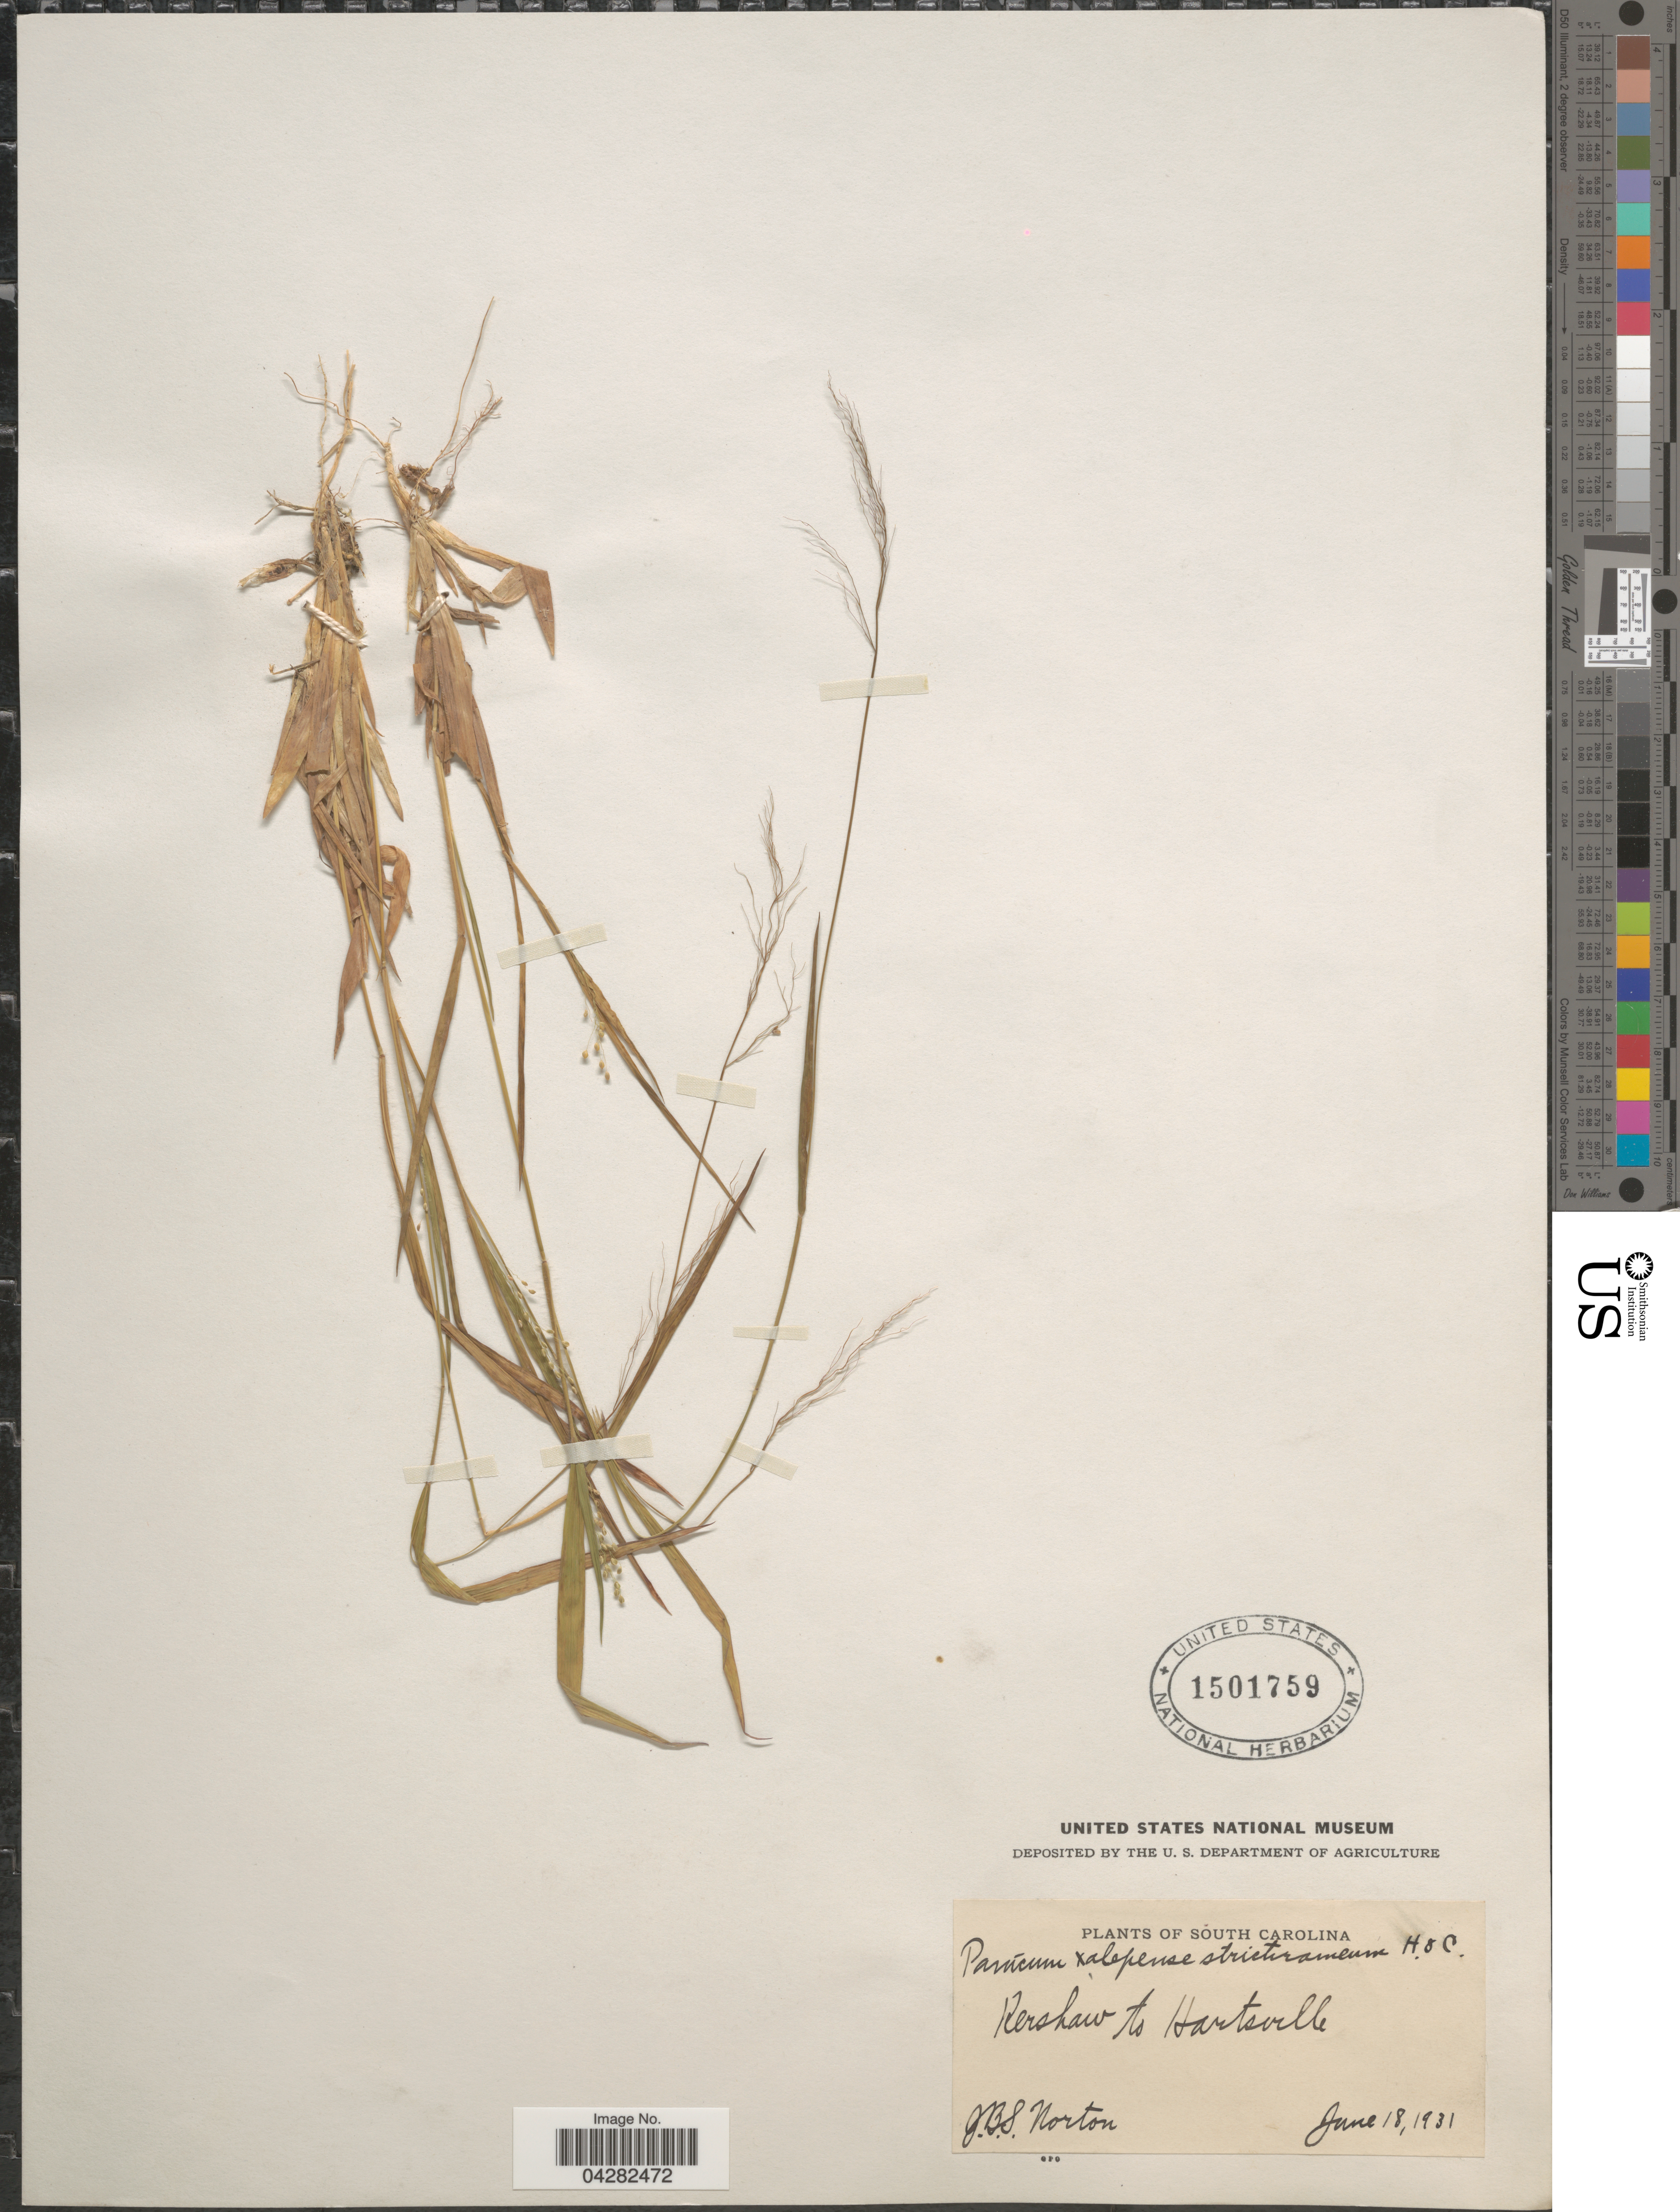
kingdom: Plantae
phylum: Tracheophyta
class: Liliopsida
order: Poales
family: Poaceae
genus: Dichanthelium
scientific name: Dichanthelium laxiflorum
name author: (Lam.) Gould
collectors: J. B. S. Norton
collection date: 1931-06-18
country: United States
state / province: South Carolina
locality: Kershaw to Hartsville.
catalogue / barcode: US 1501759